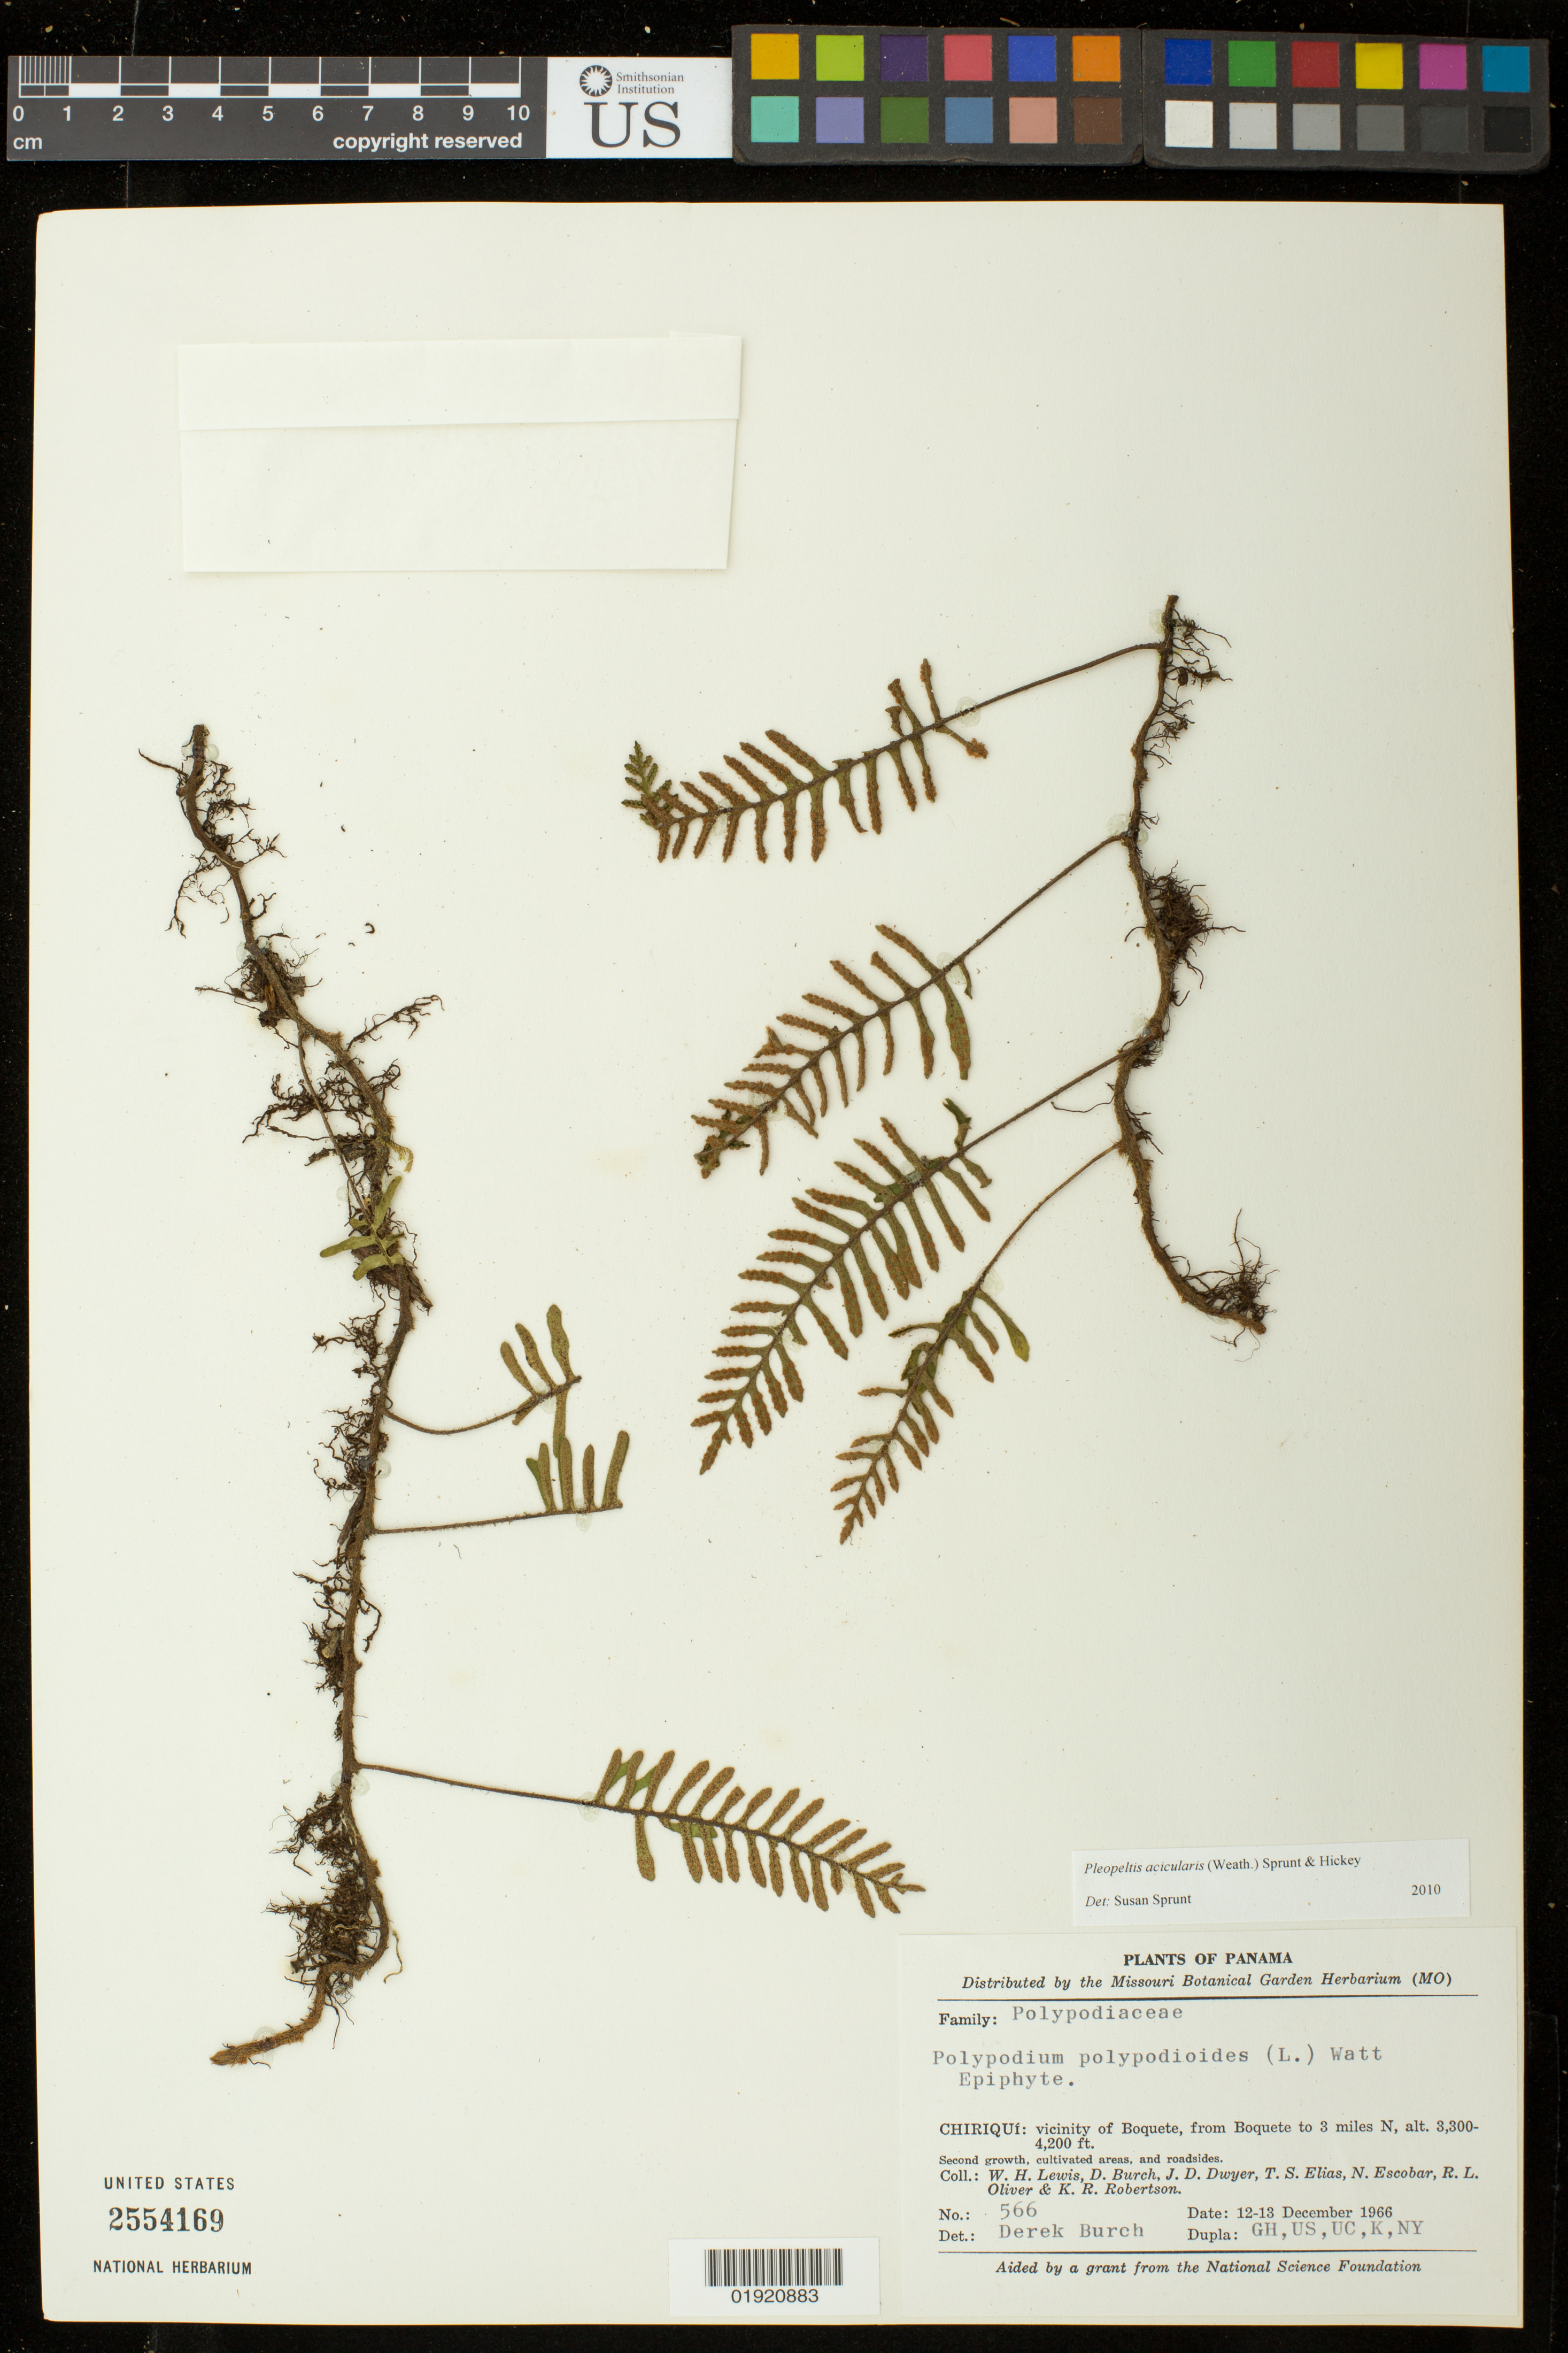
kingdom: Plantae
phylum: Tracheophyta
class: Polypodiopsida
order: Polypodiales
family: Polypodiaceae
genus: Pleopeltis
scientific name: Pleopeltis acicularis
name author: (Weath.) A.R. Sm. & Krömer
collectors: W. H. Lewis, D. Burch, J. D. Dwyer, T. S. Elias, N. Escobar, R. L. Oliver & K. R. Robertson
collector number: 566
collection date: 1966-12-12/1966-12-13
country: Panama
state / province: Chiriqui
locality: Chiriqui: Vicinity of Boquete, from Boquete to 3 miles N.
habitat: Second growth, cultivated areas, and roadsides.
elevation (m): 1006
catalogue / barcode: US 2554169